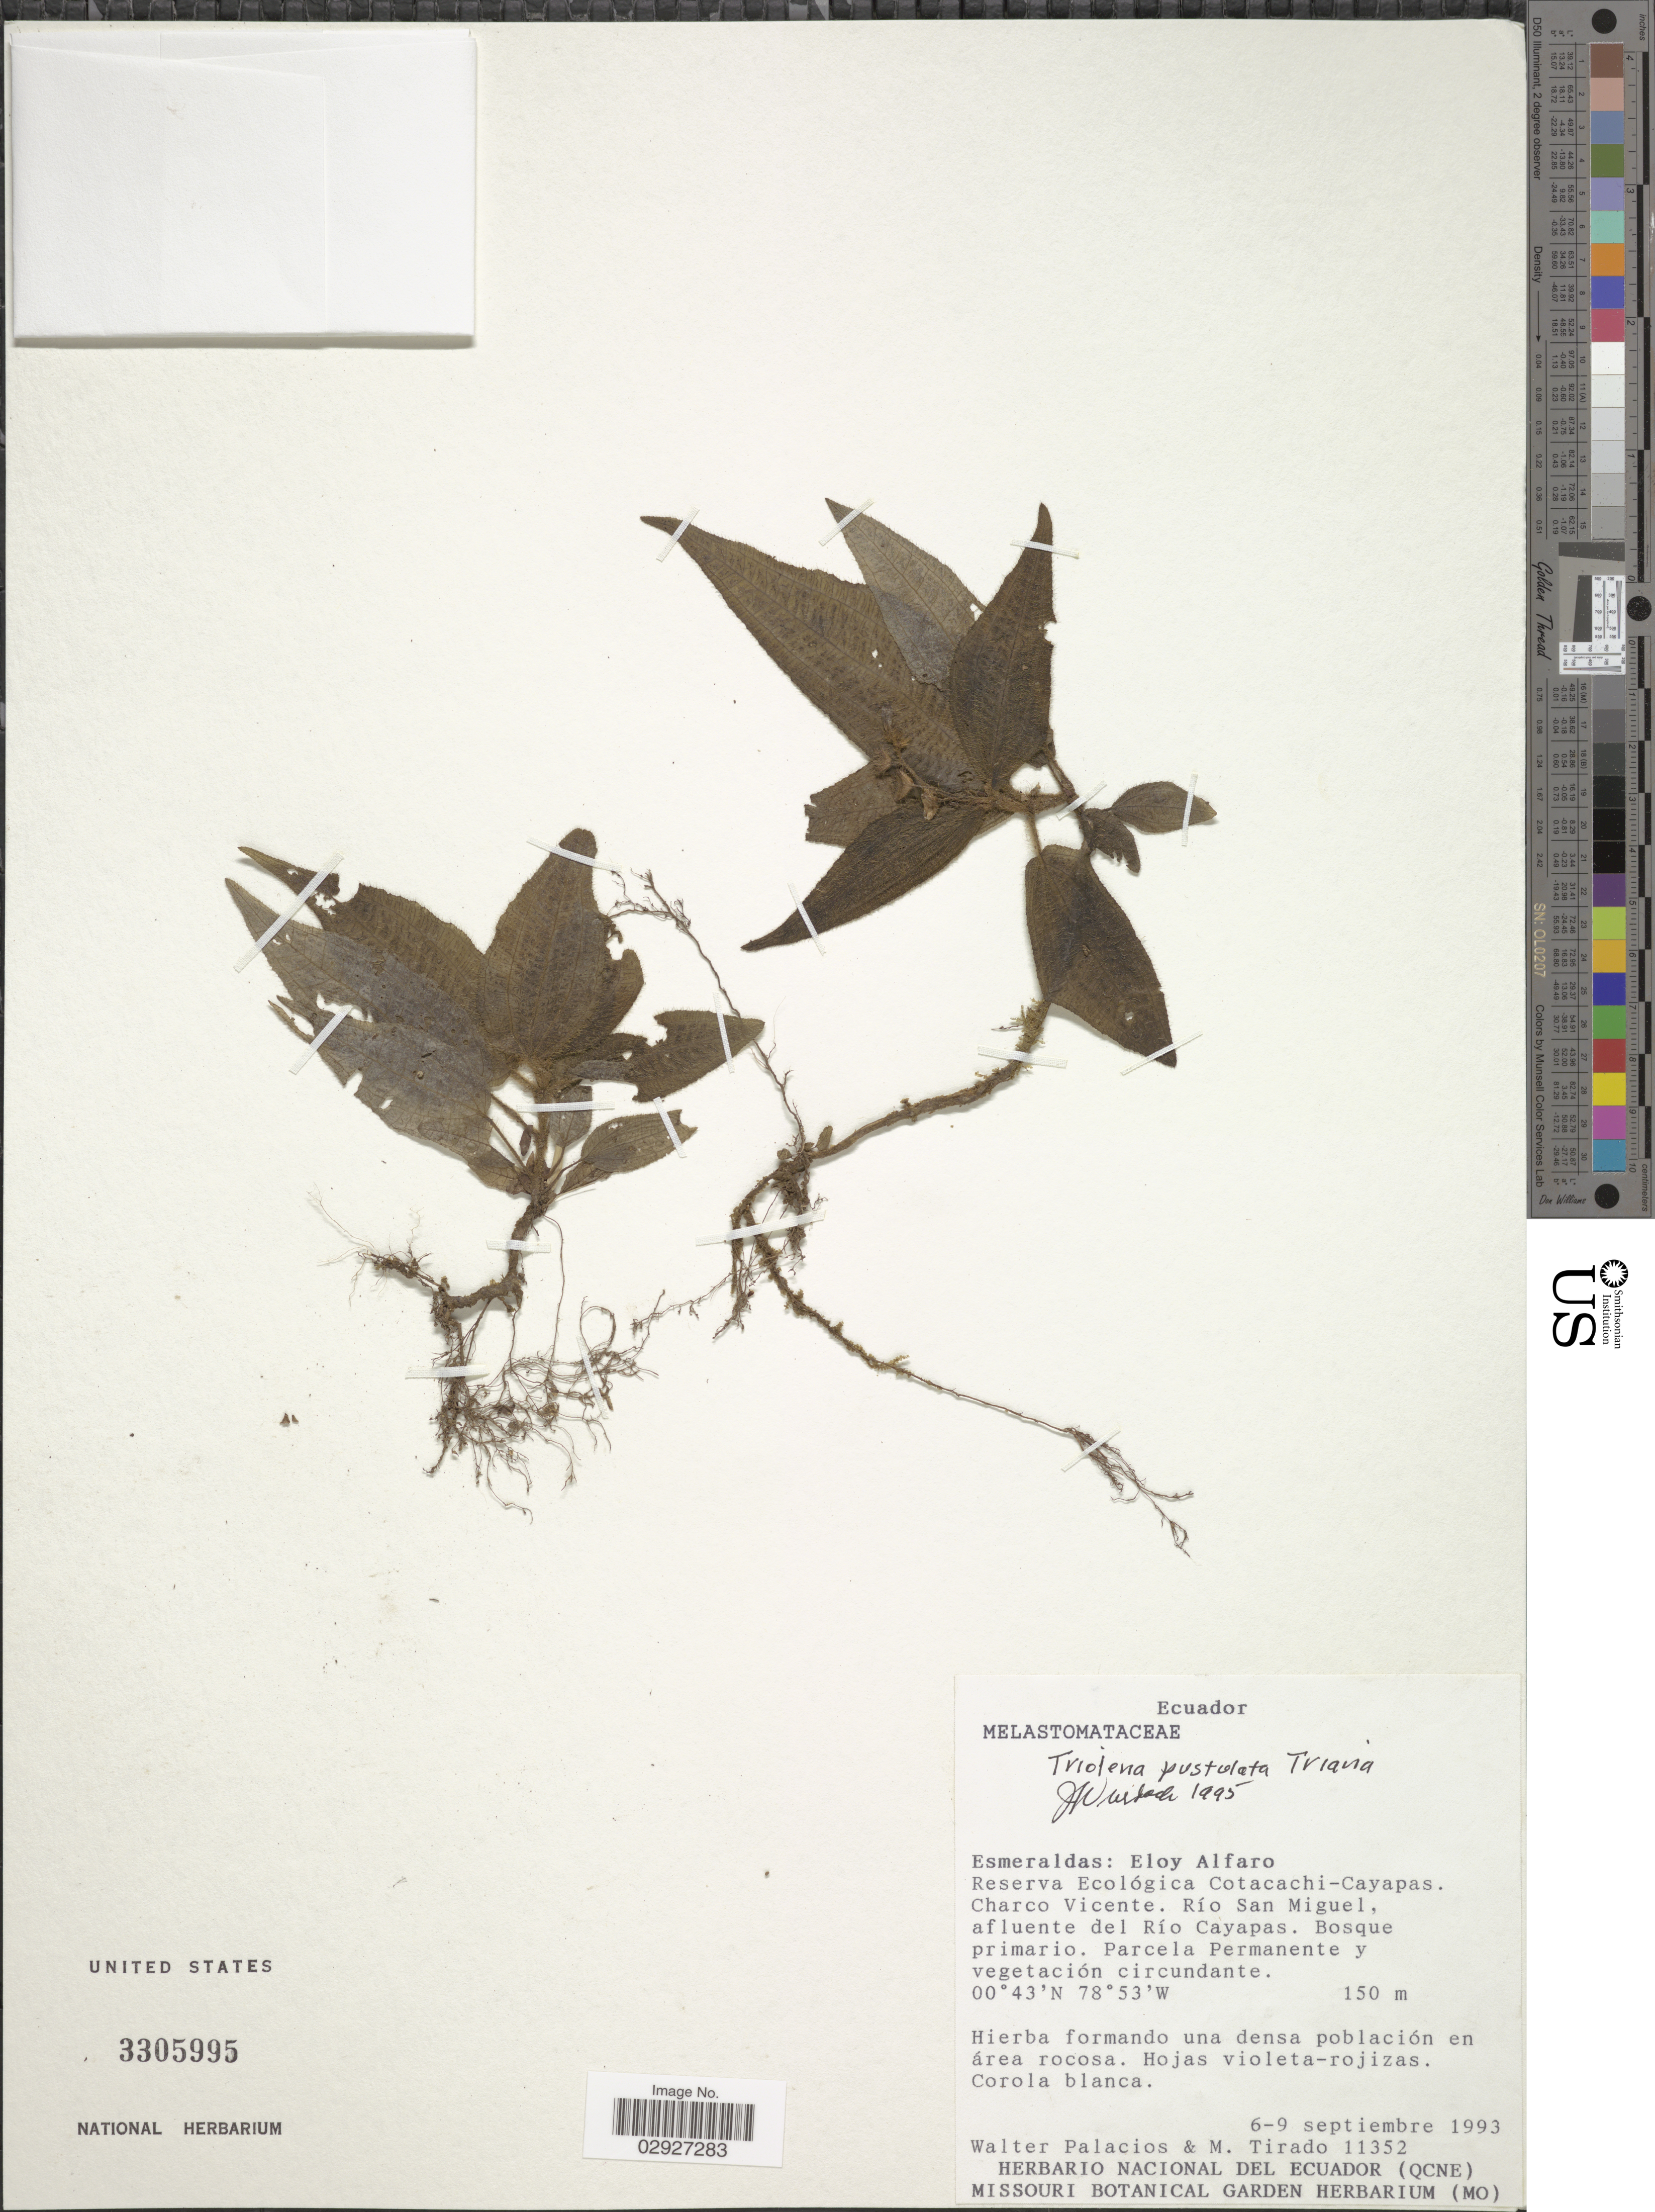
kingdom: Plantae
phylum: Tracheophyta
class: Magnoliopsida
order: Myrtales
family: Melastomataceae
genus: Triolena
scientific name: Triolena pustulata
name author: Triana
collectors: W. Palacios & M. Tirado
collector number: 11352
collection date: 1993-09-06/1993-09-09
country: Ecuador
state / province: Esmeraldas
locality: Eloy Alfaro, Reserva Ecológica Cotacachi-Cayapas, Charco Vicente, Río San Miguel, afluente del Río Cayapas.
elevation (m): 150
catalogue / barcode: US 3305995